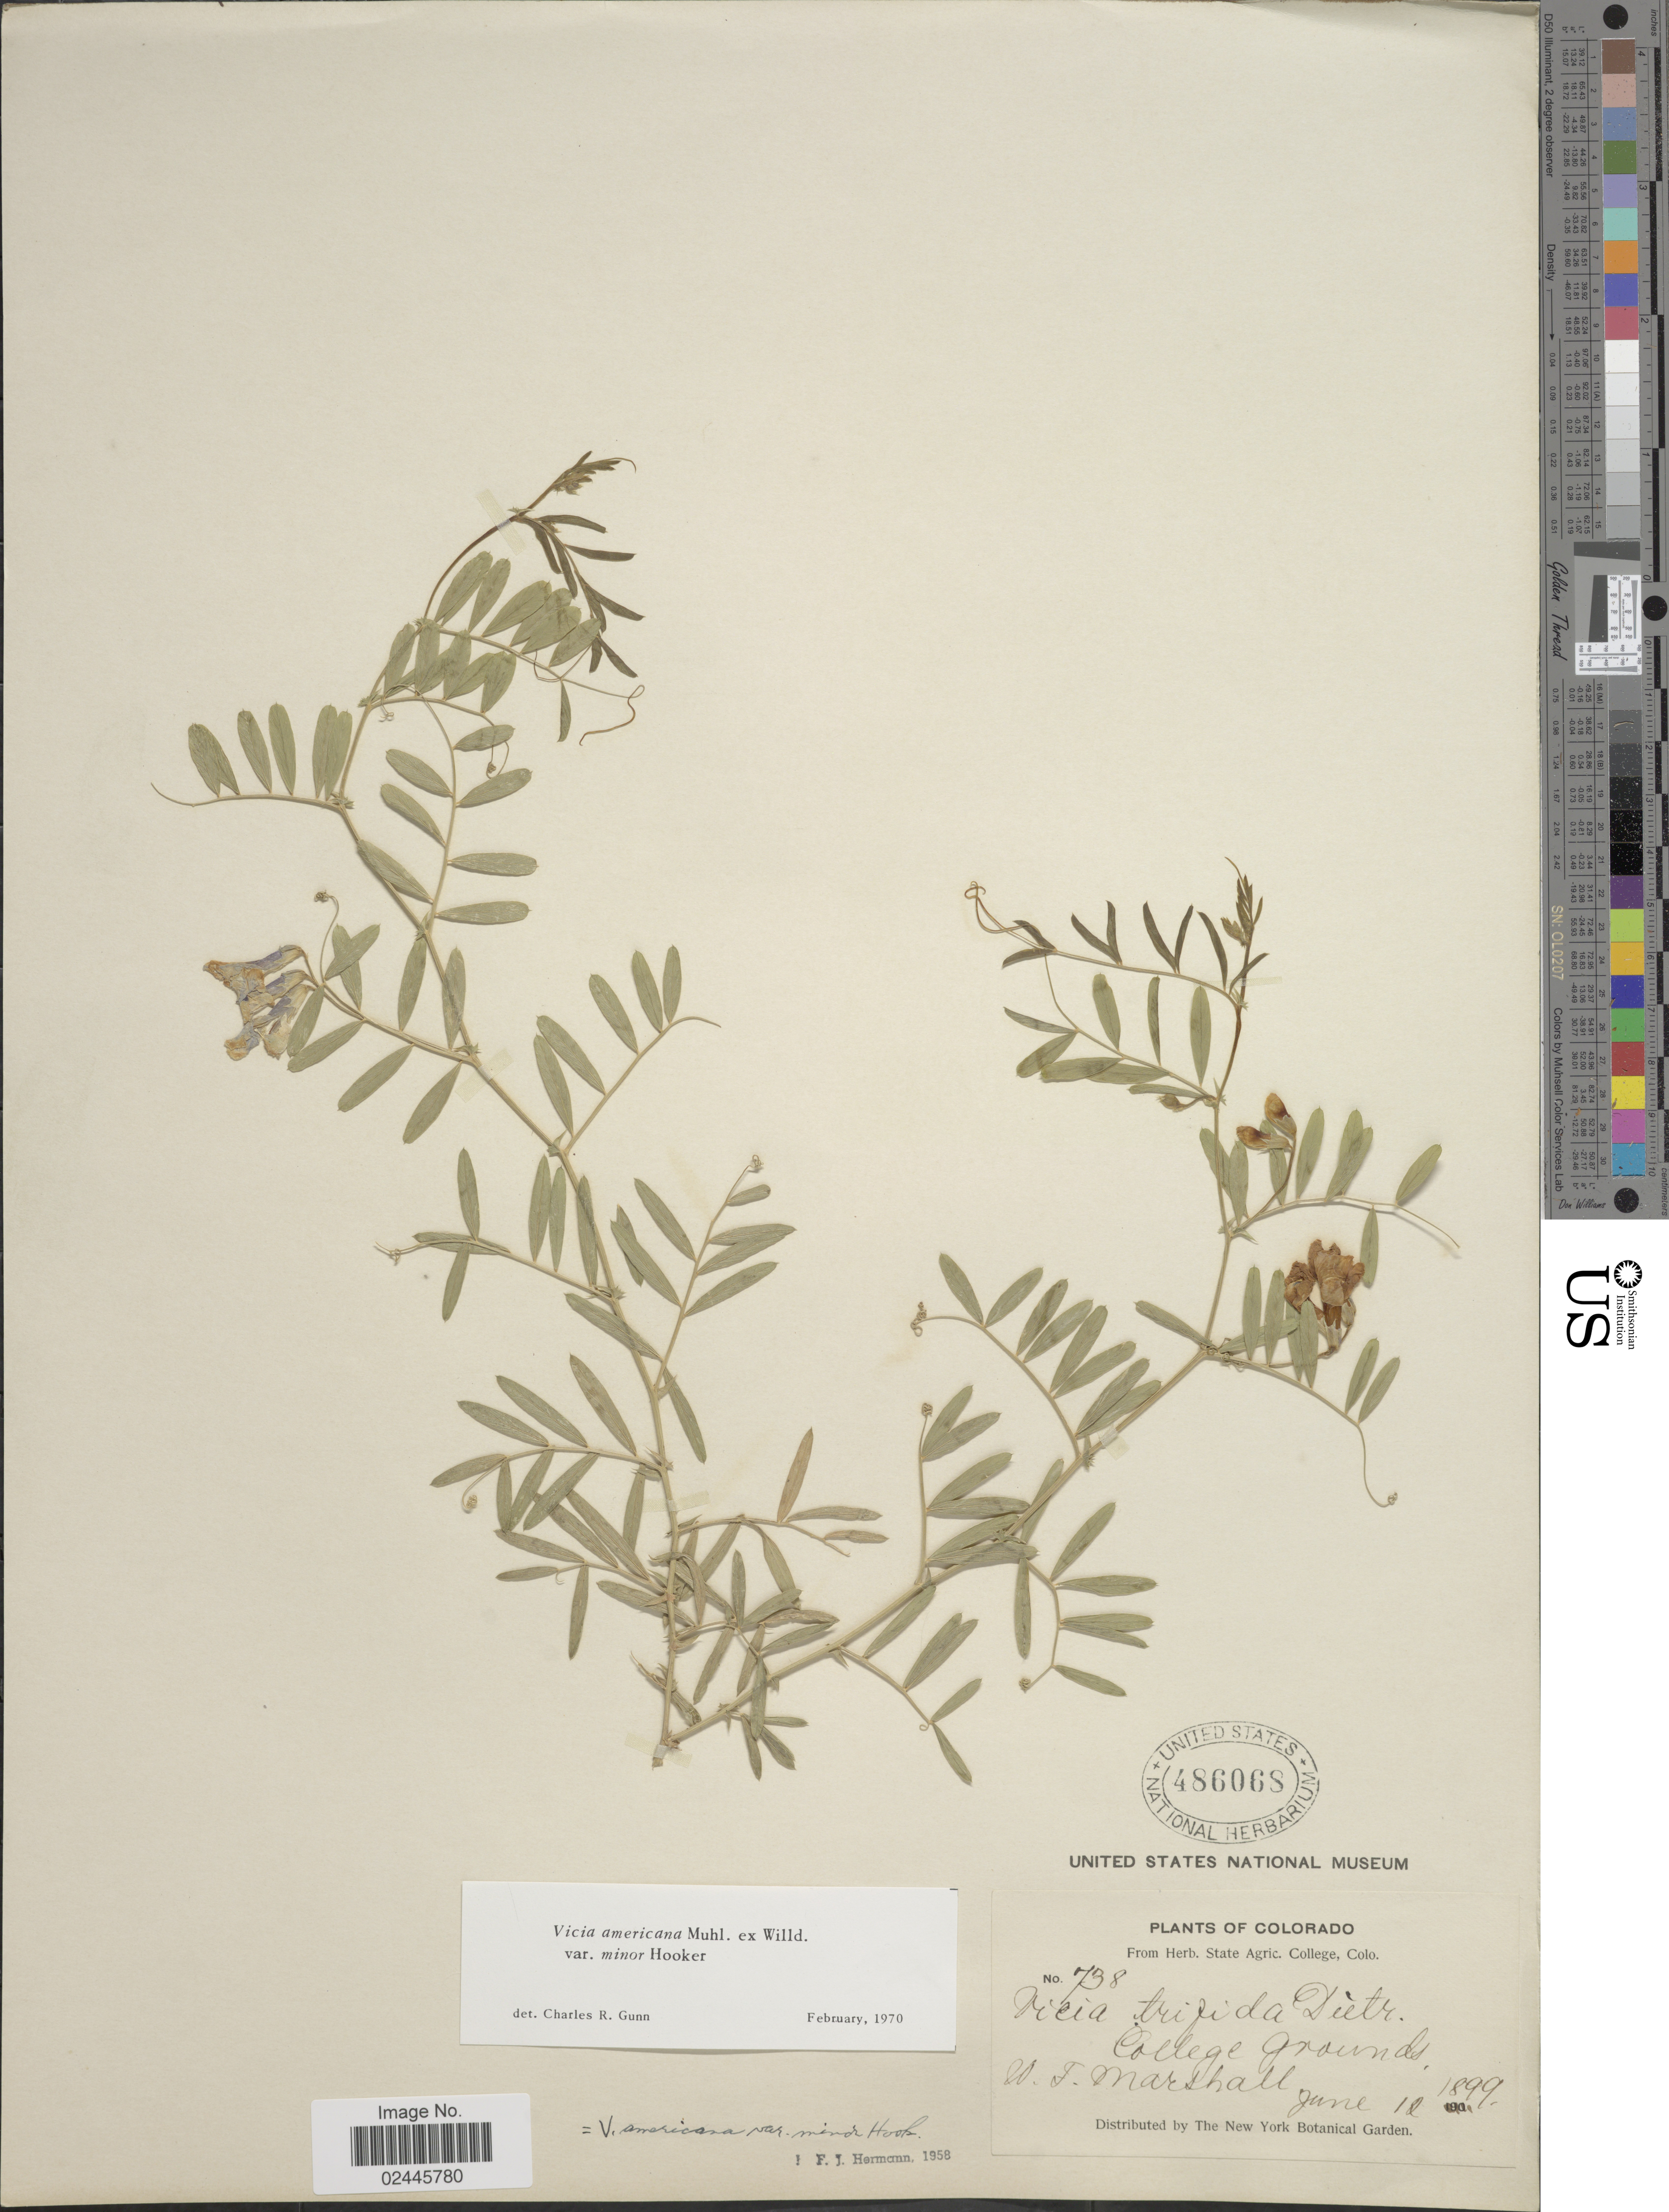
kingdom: Plantae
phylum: Tracheophyta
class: Magnoliopsida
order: Fabales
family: Fabaceae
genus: Vicia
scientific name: Vicia americana var. minor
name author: Hook.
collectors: W. F. Marshall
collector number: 738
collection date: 1899-06-12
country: United States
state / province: Colorado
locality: Colorado, College Ground.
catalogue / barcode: US 486068